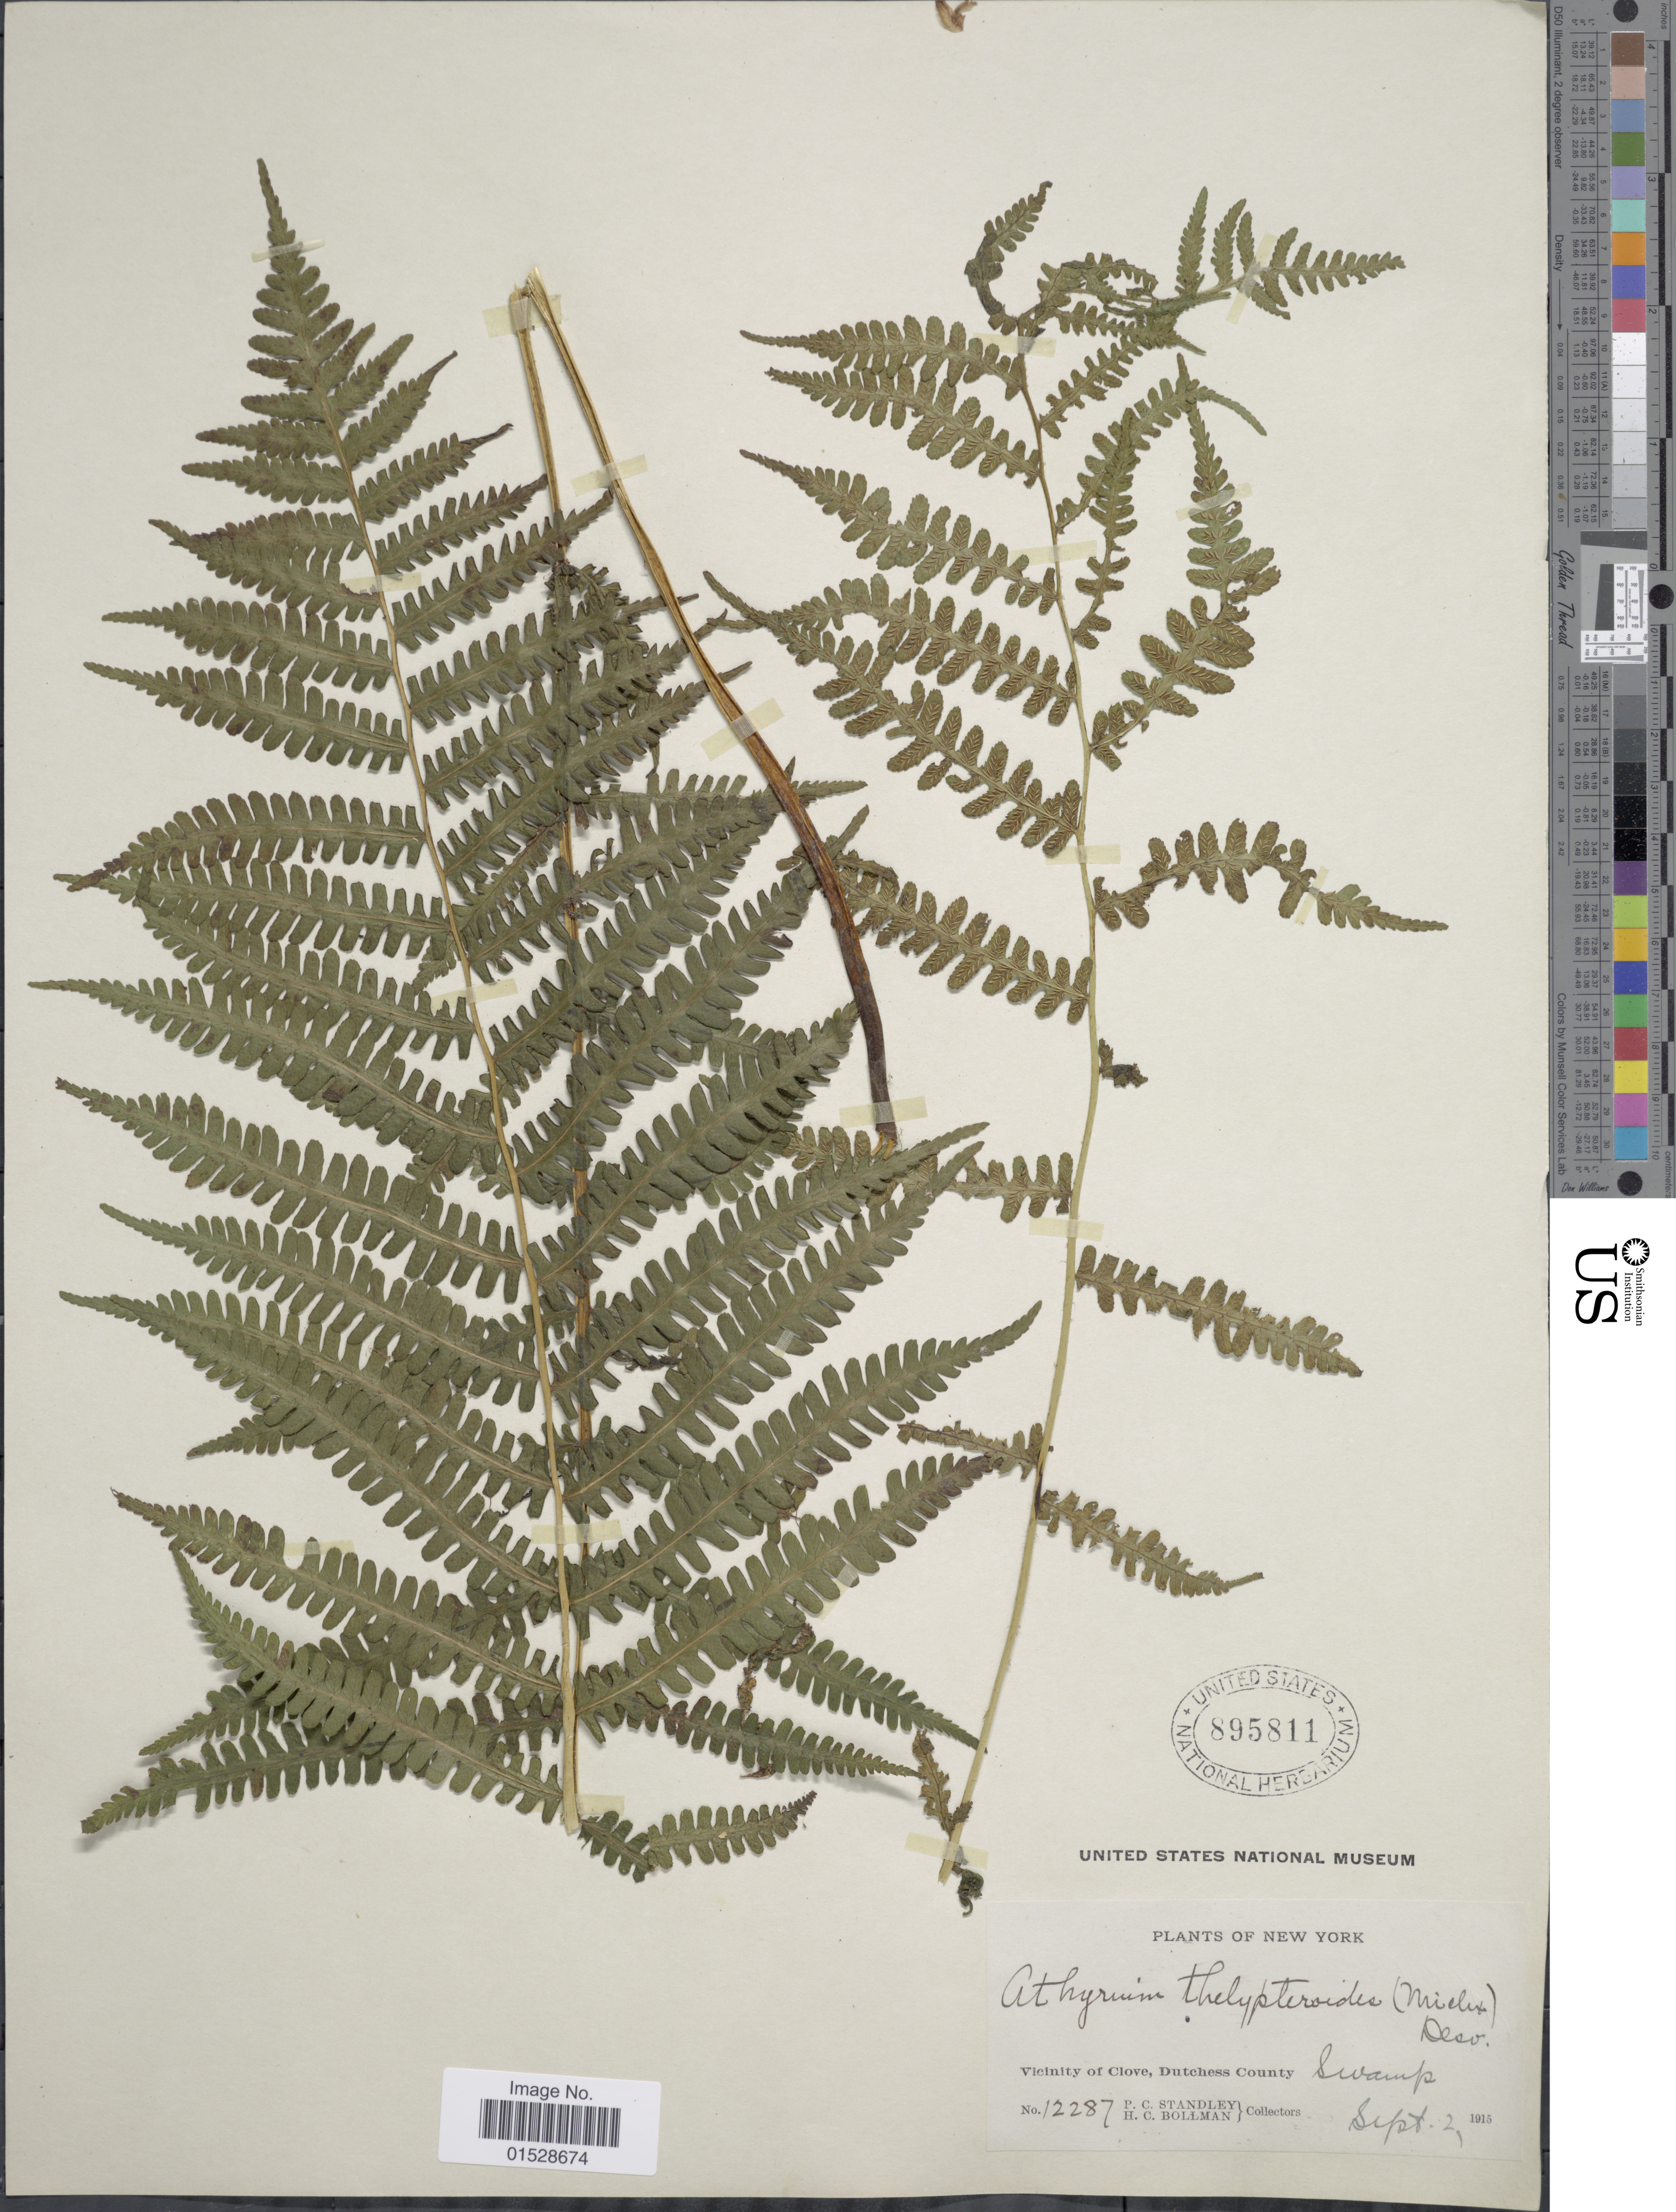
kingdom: Plantae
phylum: Tracheophyta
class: Polypodiopsida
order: Polypodiales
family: Athyriaceae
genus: Deparia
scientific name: Deparia acrostichoides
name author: (Sw.) M. Kato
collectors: P. C. Standley & H. C. Bollman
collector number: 12287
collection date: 1915-09-02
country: United States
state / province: New York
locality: Vicinity of Clove, Dutchess County, Swamp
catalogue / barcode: US 895811